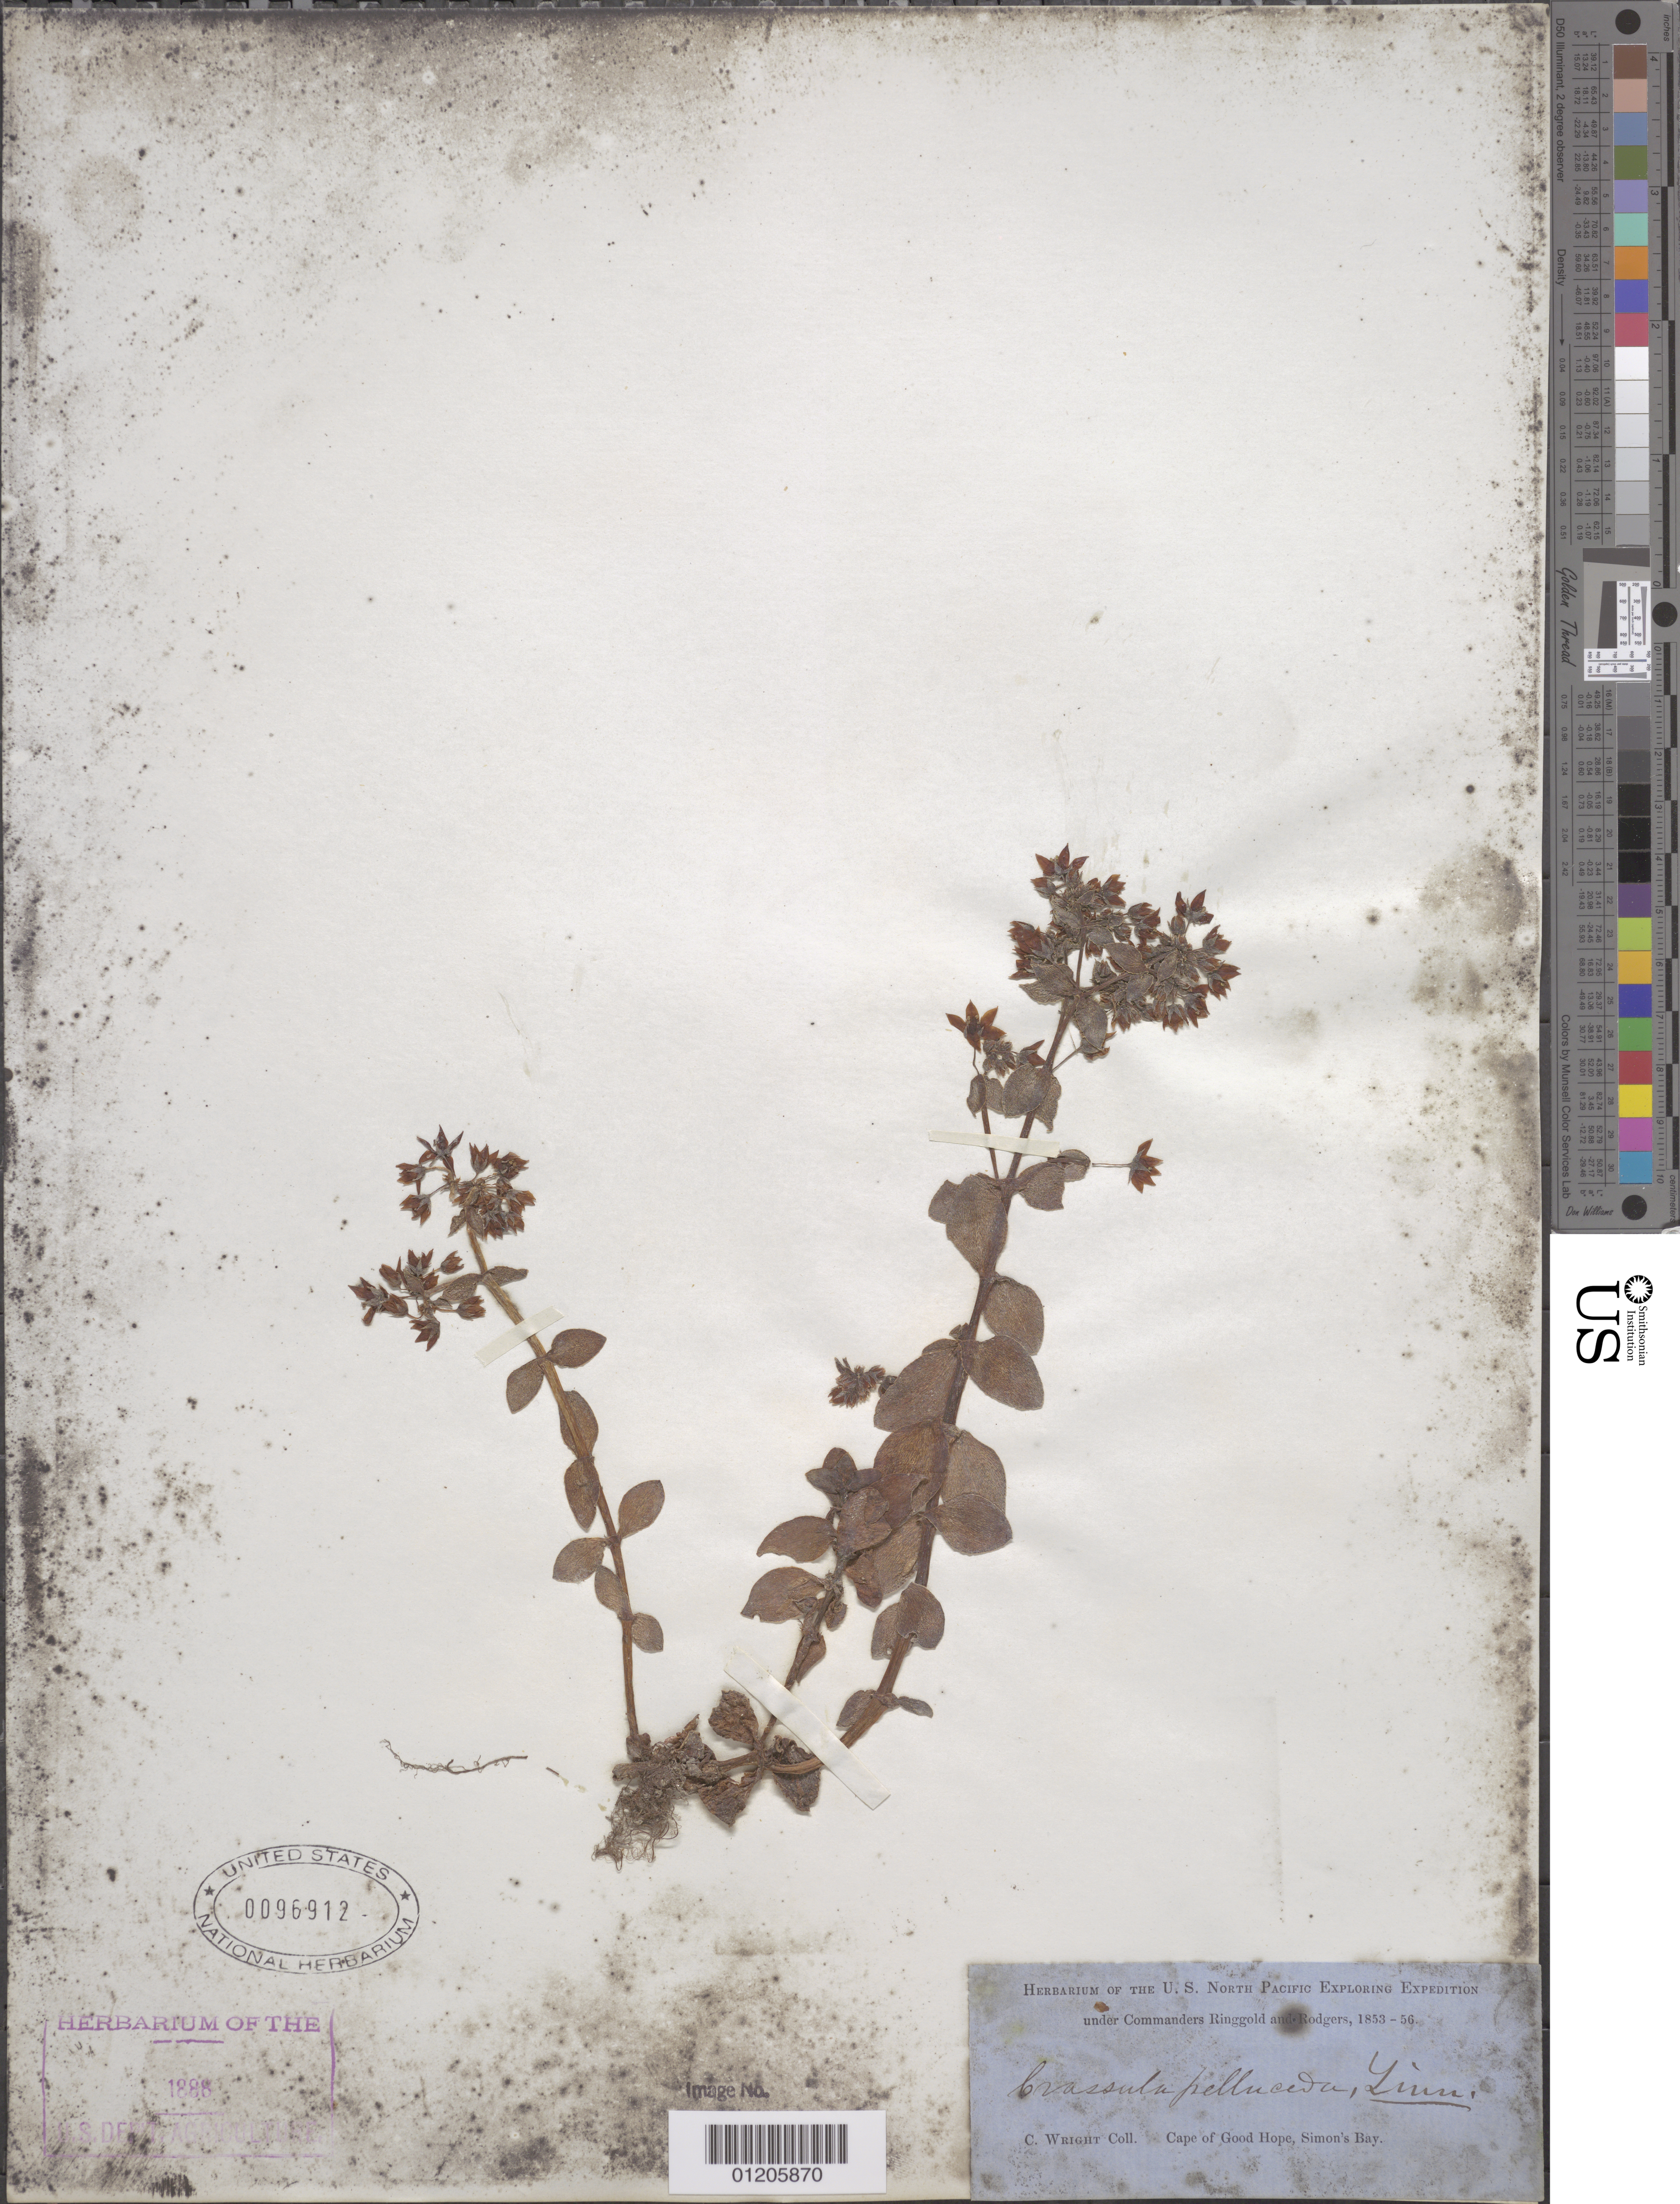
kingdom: Plantae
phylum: Tracheophyta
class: Magnoliopsida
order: Saxifragales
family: Crassulaceae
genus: Crassula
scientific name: Crassula pellucida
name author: L.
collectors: C. Wright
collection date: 1853/1856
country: South Africa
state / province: Western Cape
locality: Cape of Good Hope, Simon's Bay.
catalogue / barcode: US 96912